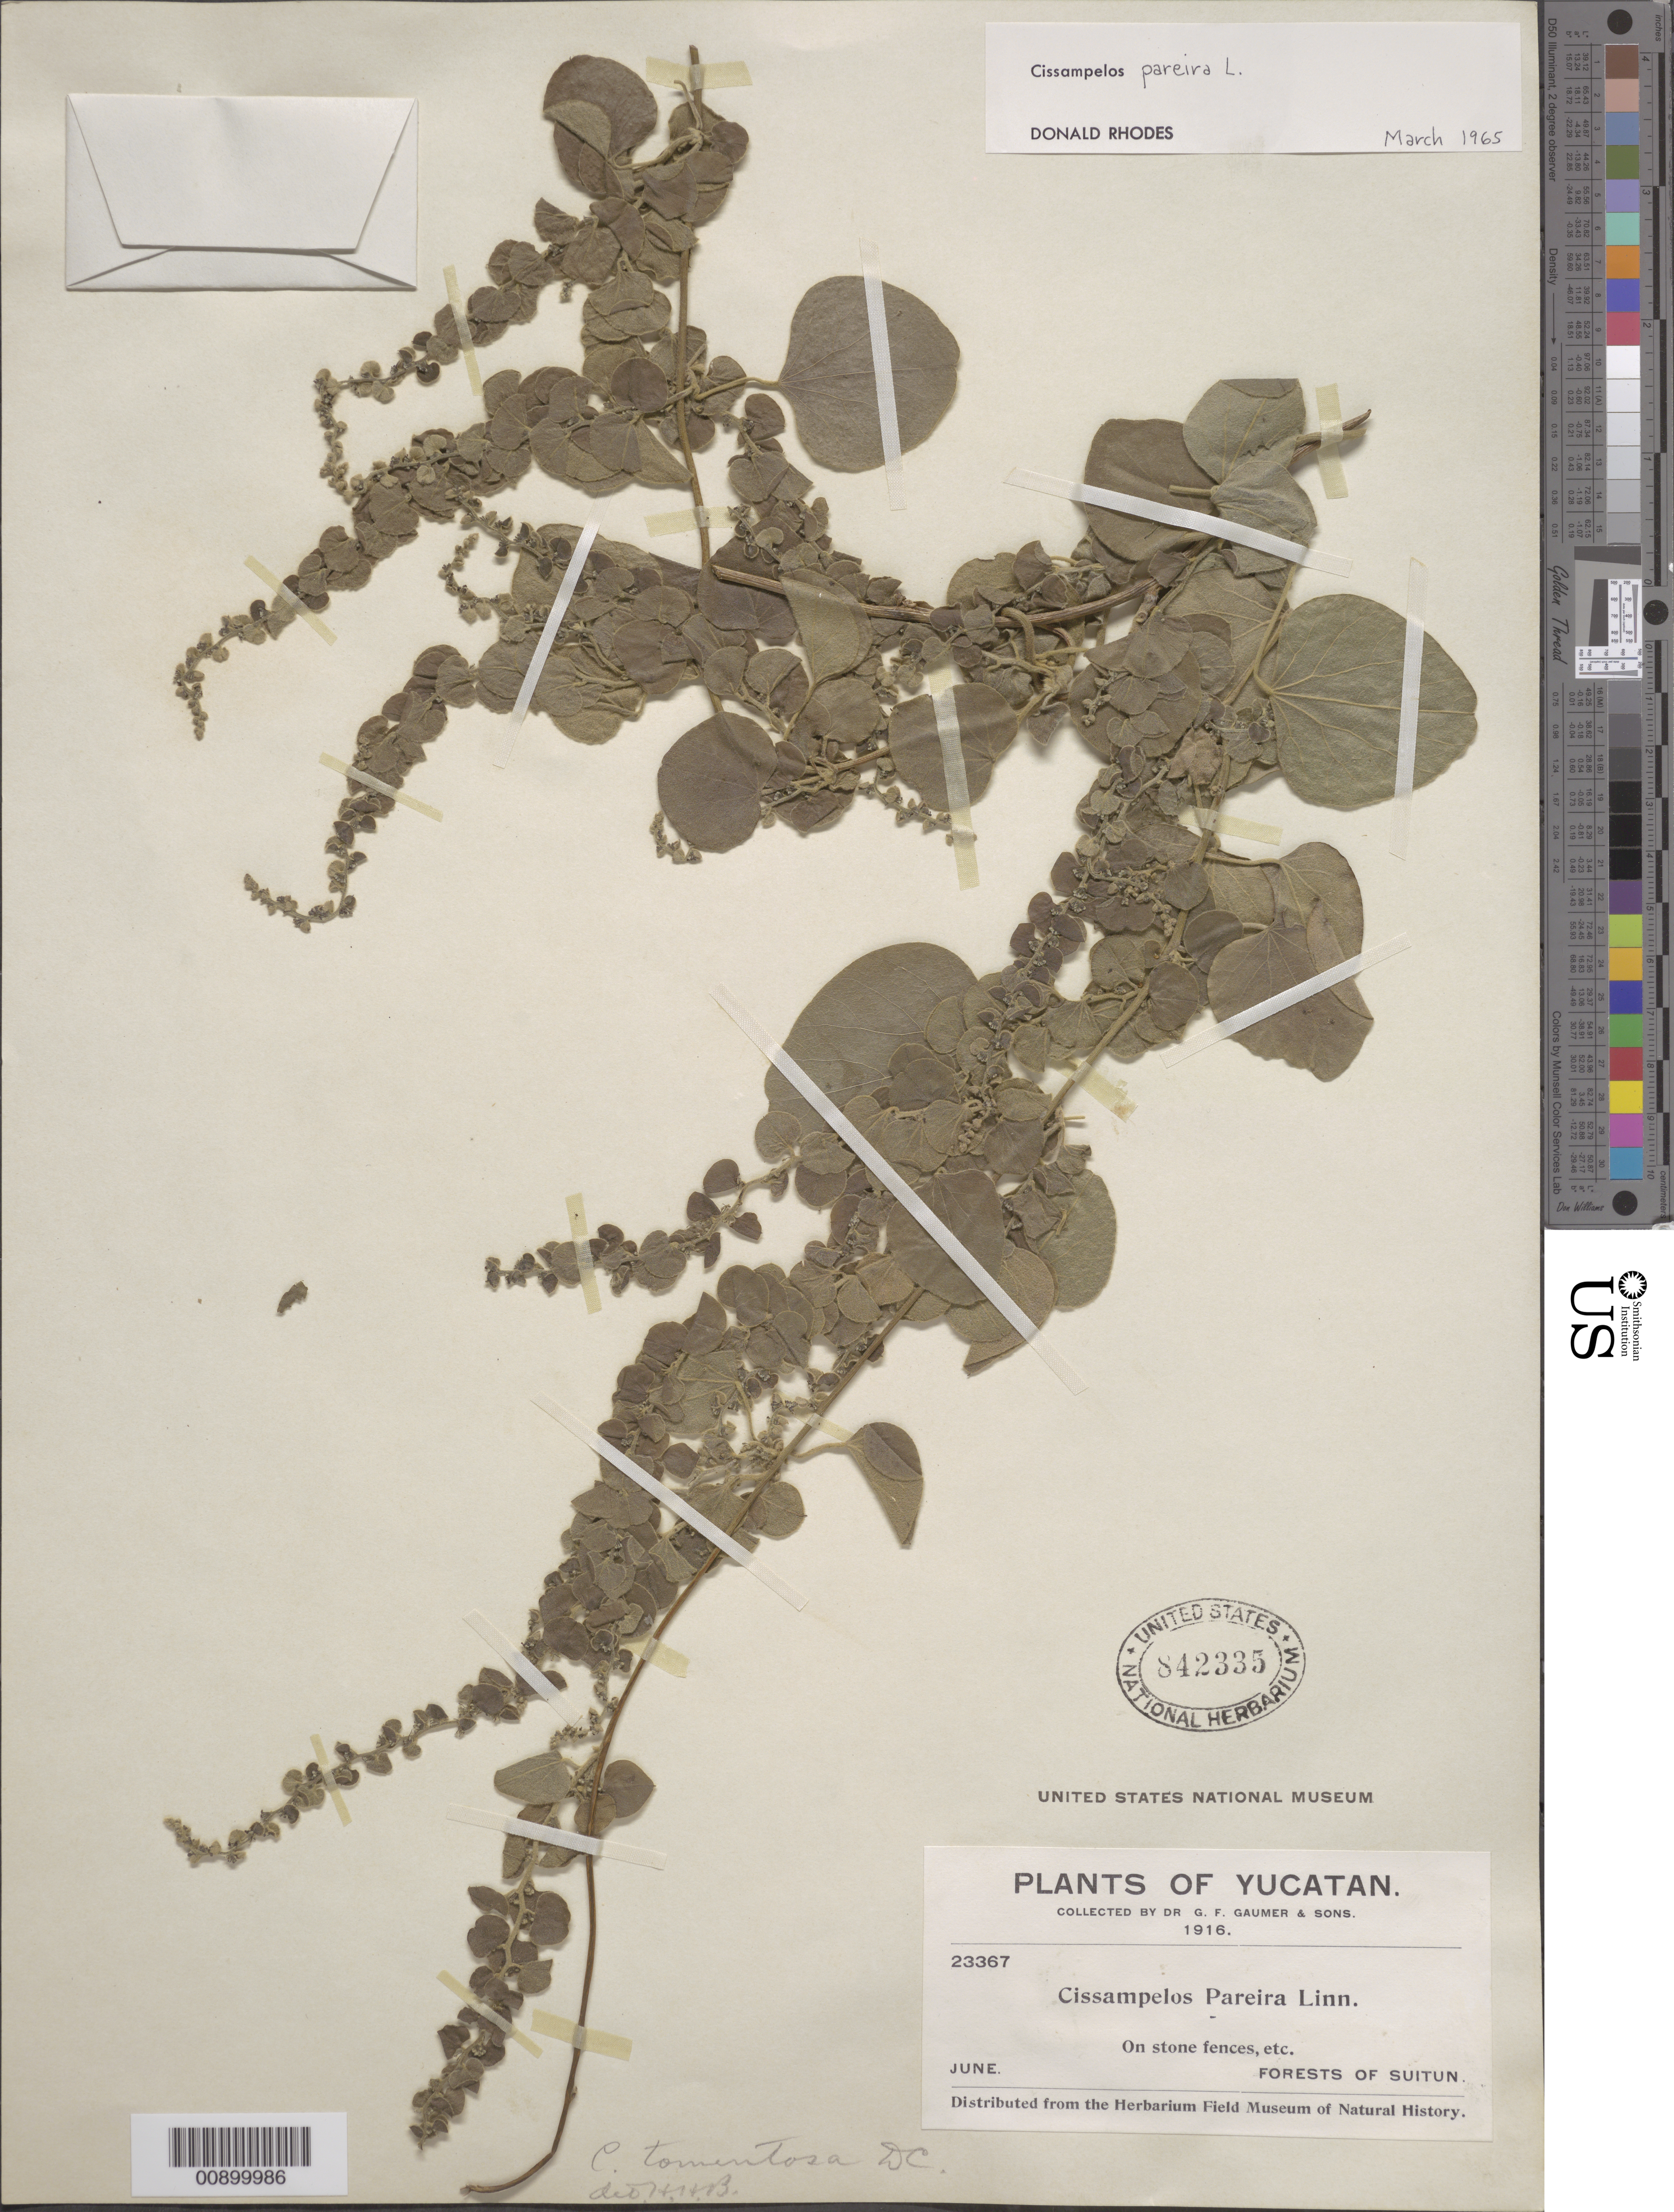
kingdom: Plantae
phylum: Tracheophyta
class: Magnoliopsida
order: Ranunculales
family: Menispermaceae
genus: Cissampelos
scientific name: Cissampelos pareira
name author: L.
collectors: G. F. Gaumer & et al.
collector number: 23367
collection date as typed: Jun 1916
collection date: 1916-06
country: Mexico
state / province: Yucatán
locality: Forests of Suitun, Yucatán.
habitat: On stone fences, etc.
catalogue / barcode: US 842335